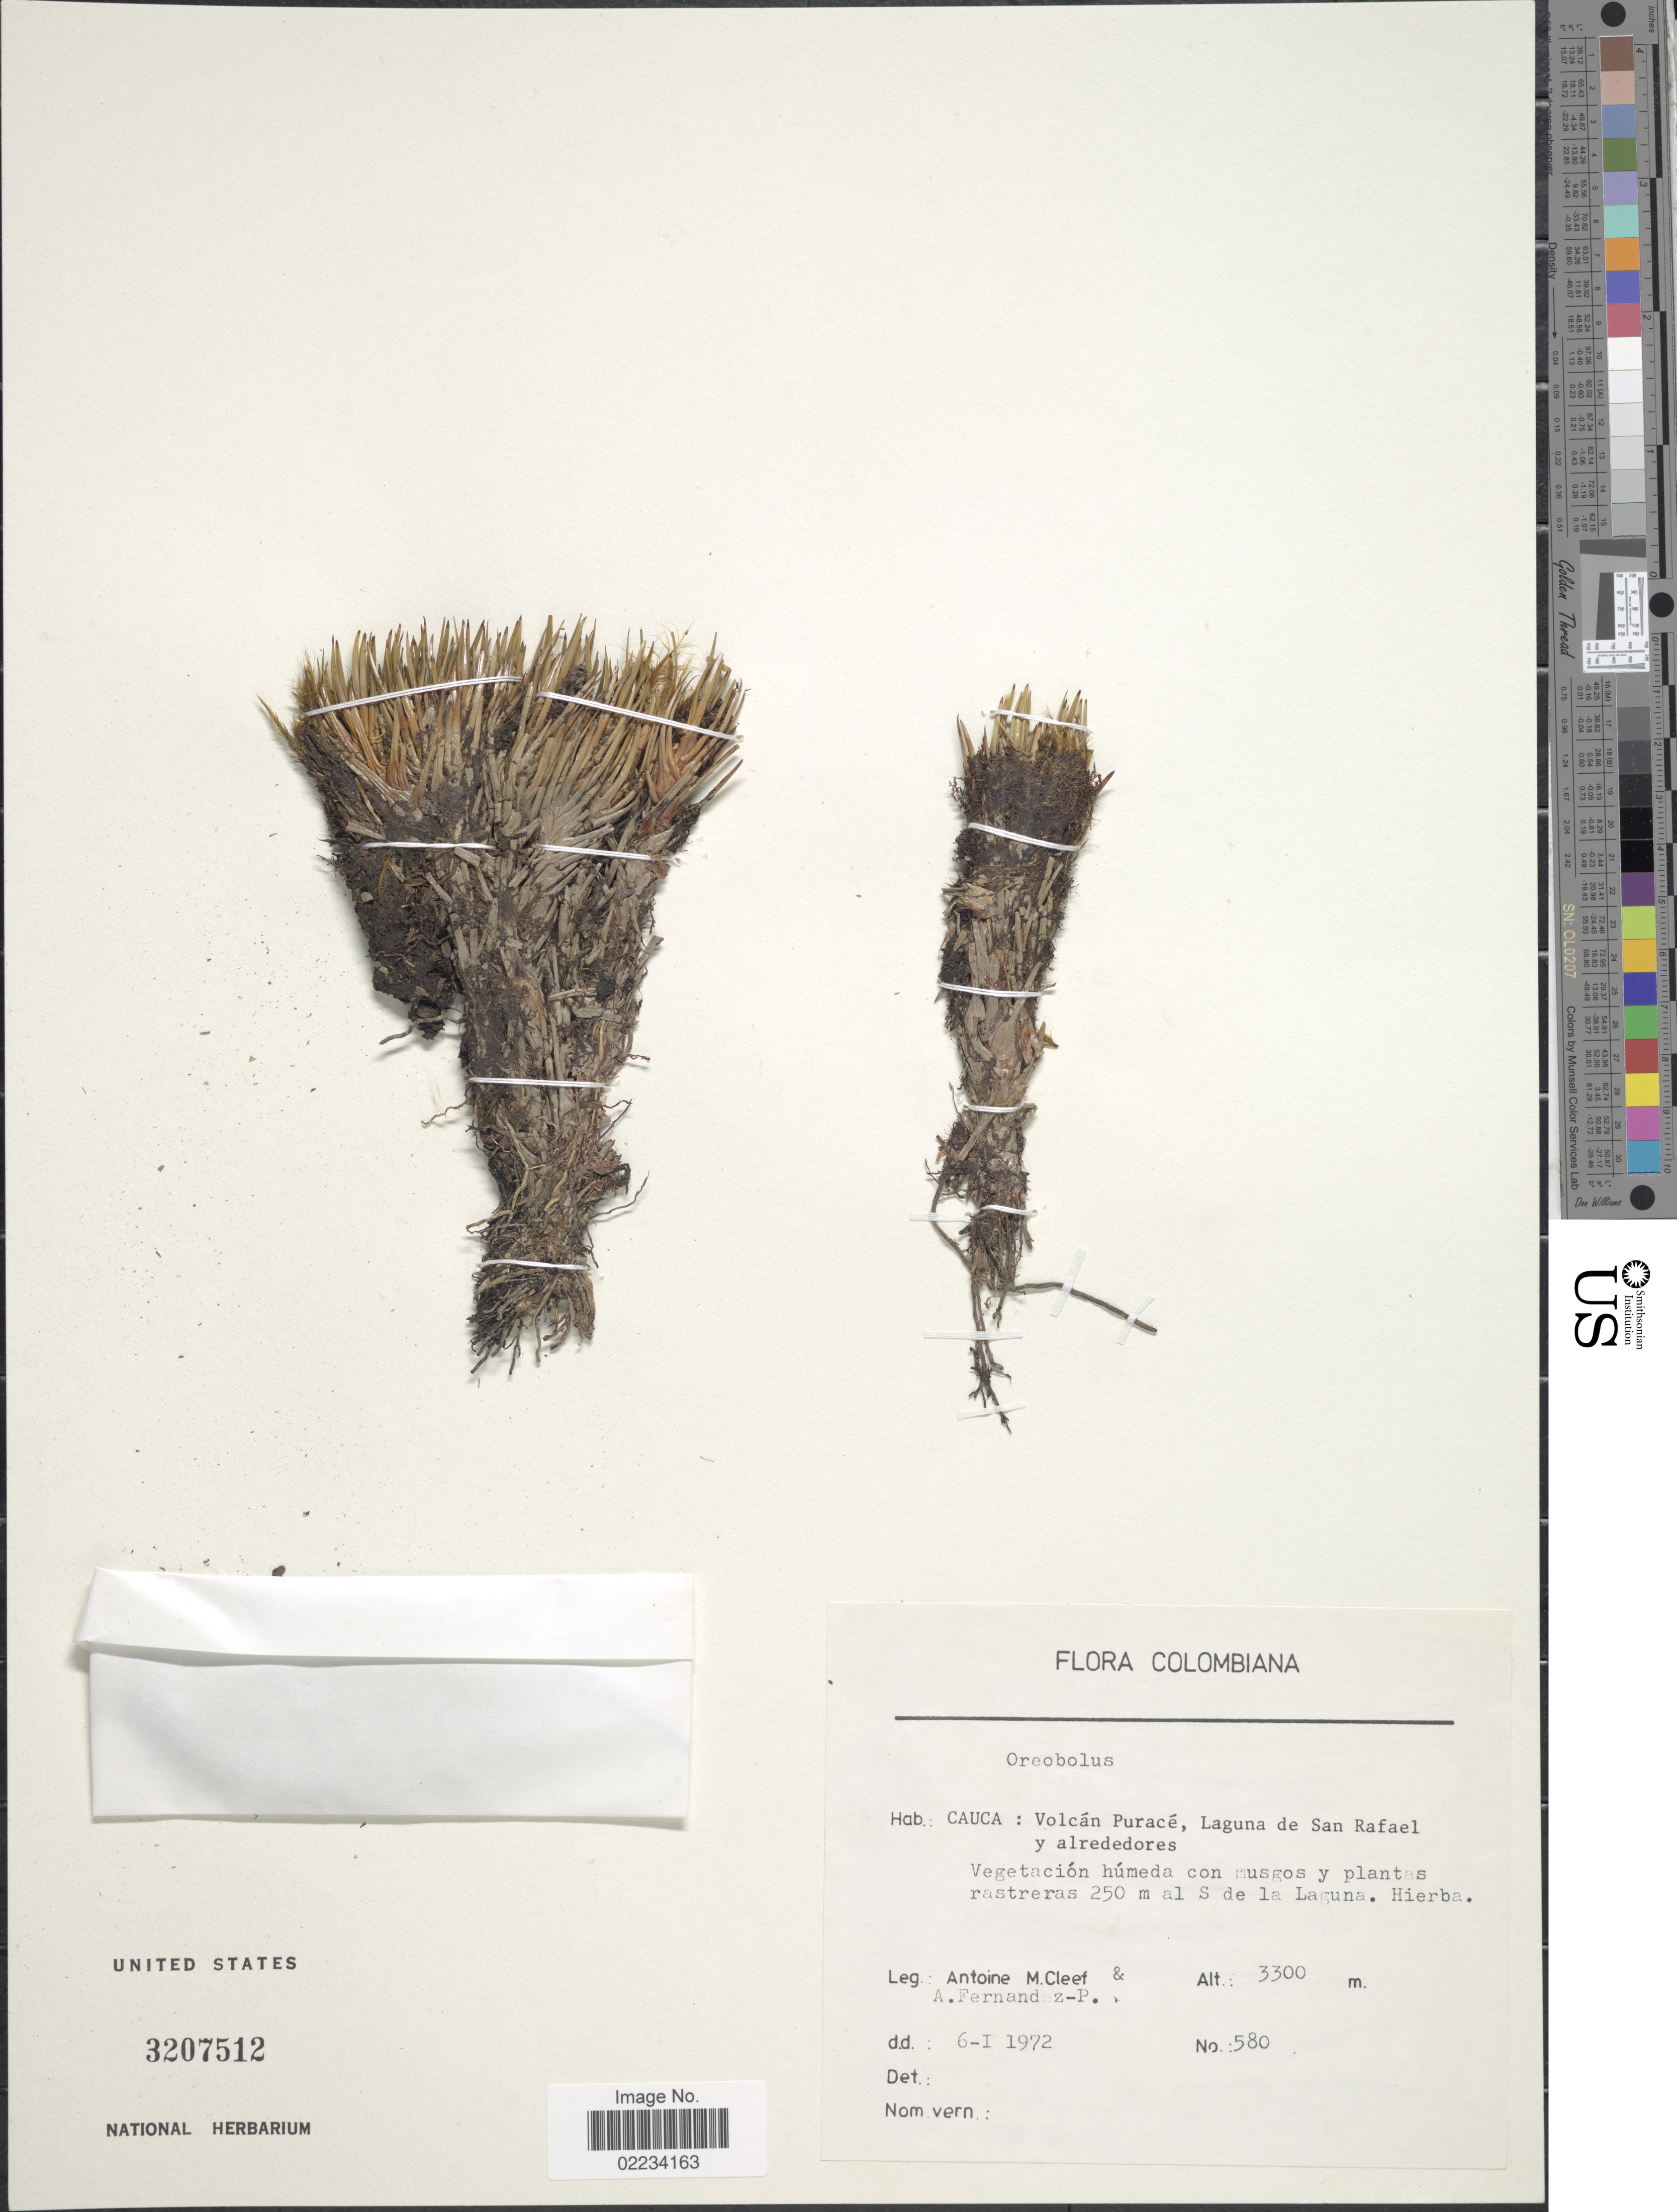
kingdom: Plantae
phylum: Tracheophyta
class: Liliopsida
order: Poales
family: Cyperaceae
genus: Oreobolus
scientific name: Oreobolus sp.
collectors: A. M. Cleef & A. Fernández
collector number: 580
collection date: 1972-01-06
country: Colombia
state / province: Cauca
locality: Volcán Puracé, Laguna de San Rafeal y alrededores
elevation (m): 3300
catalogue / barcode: US 3207512